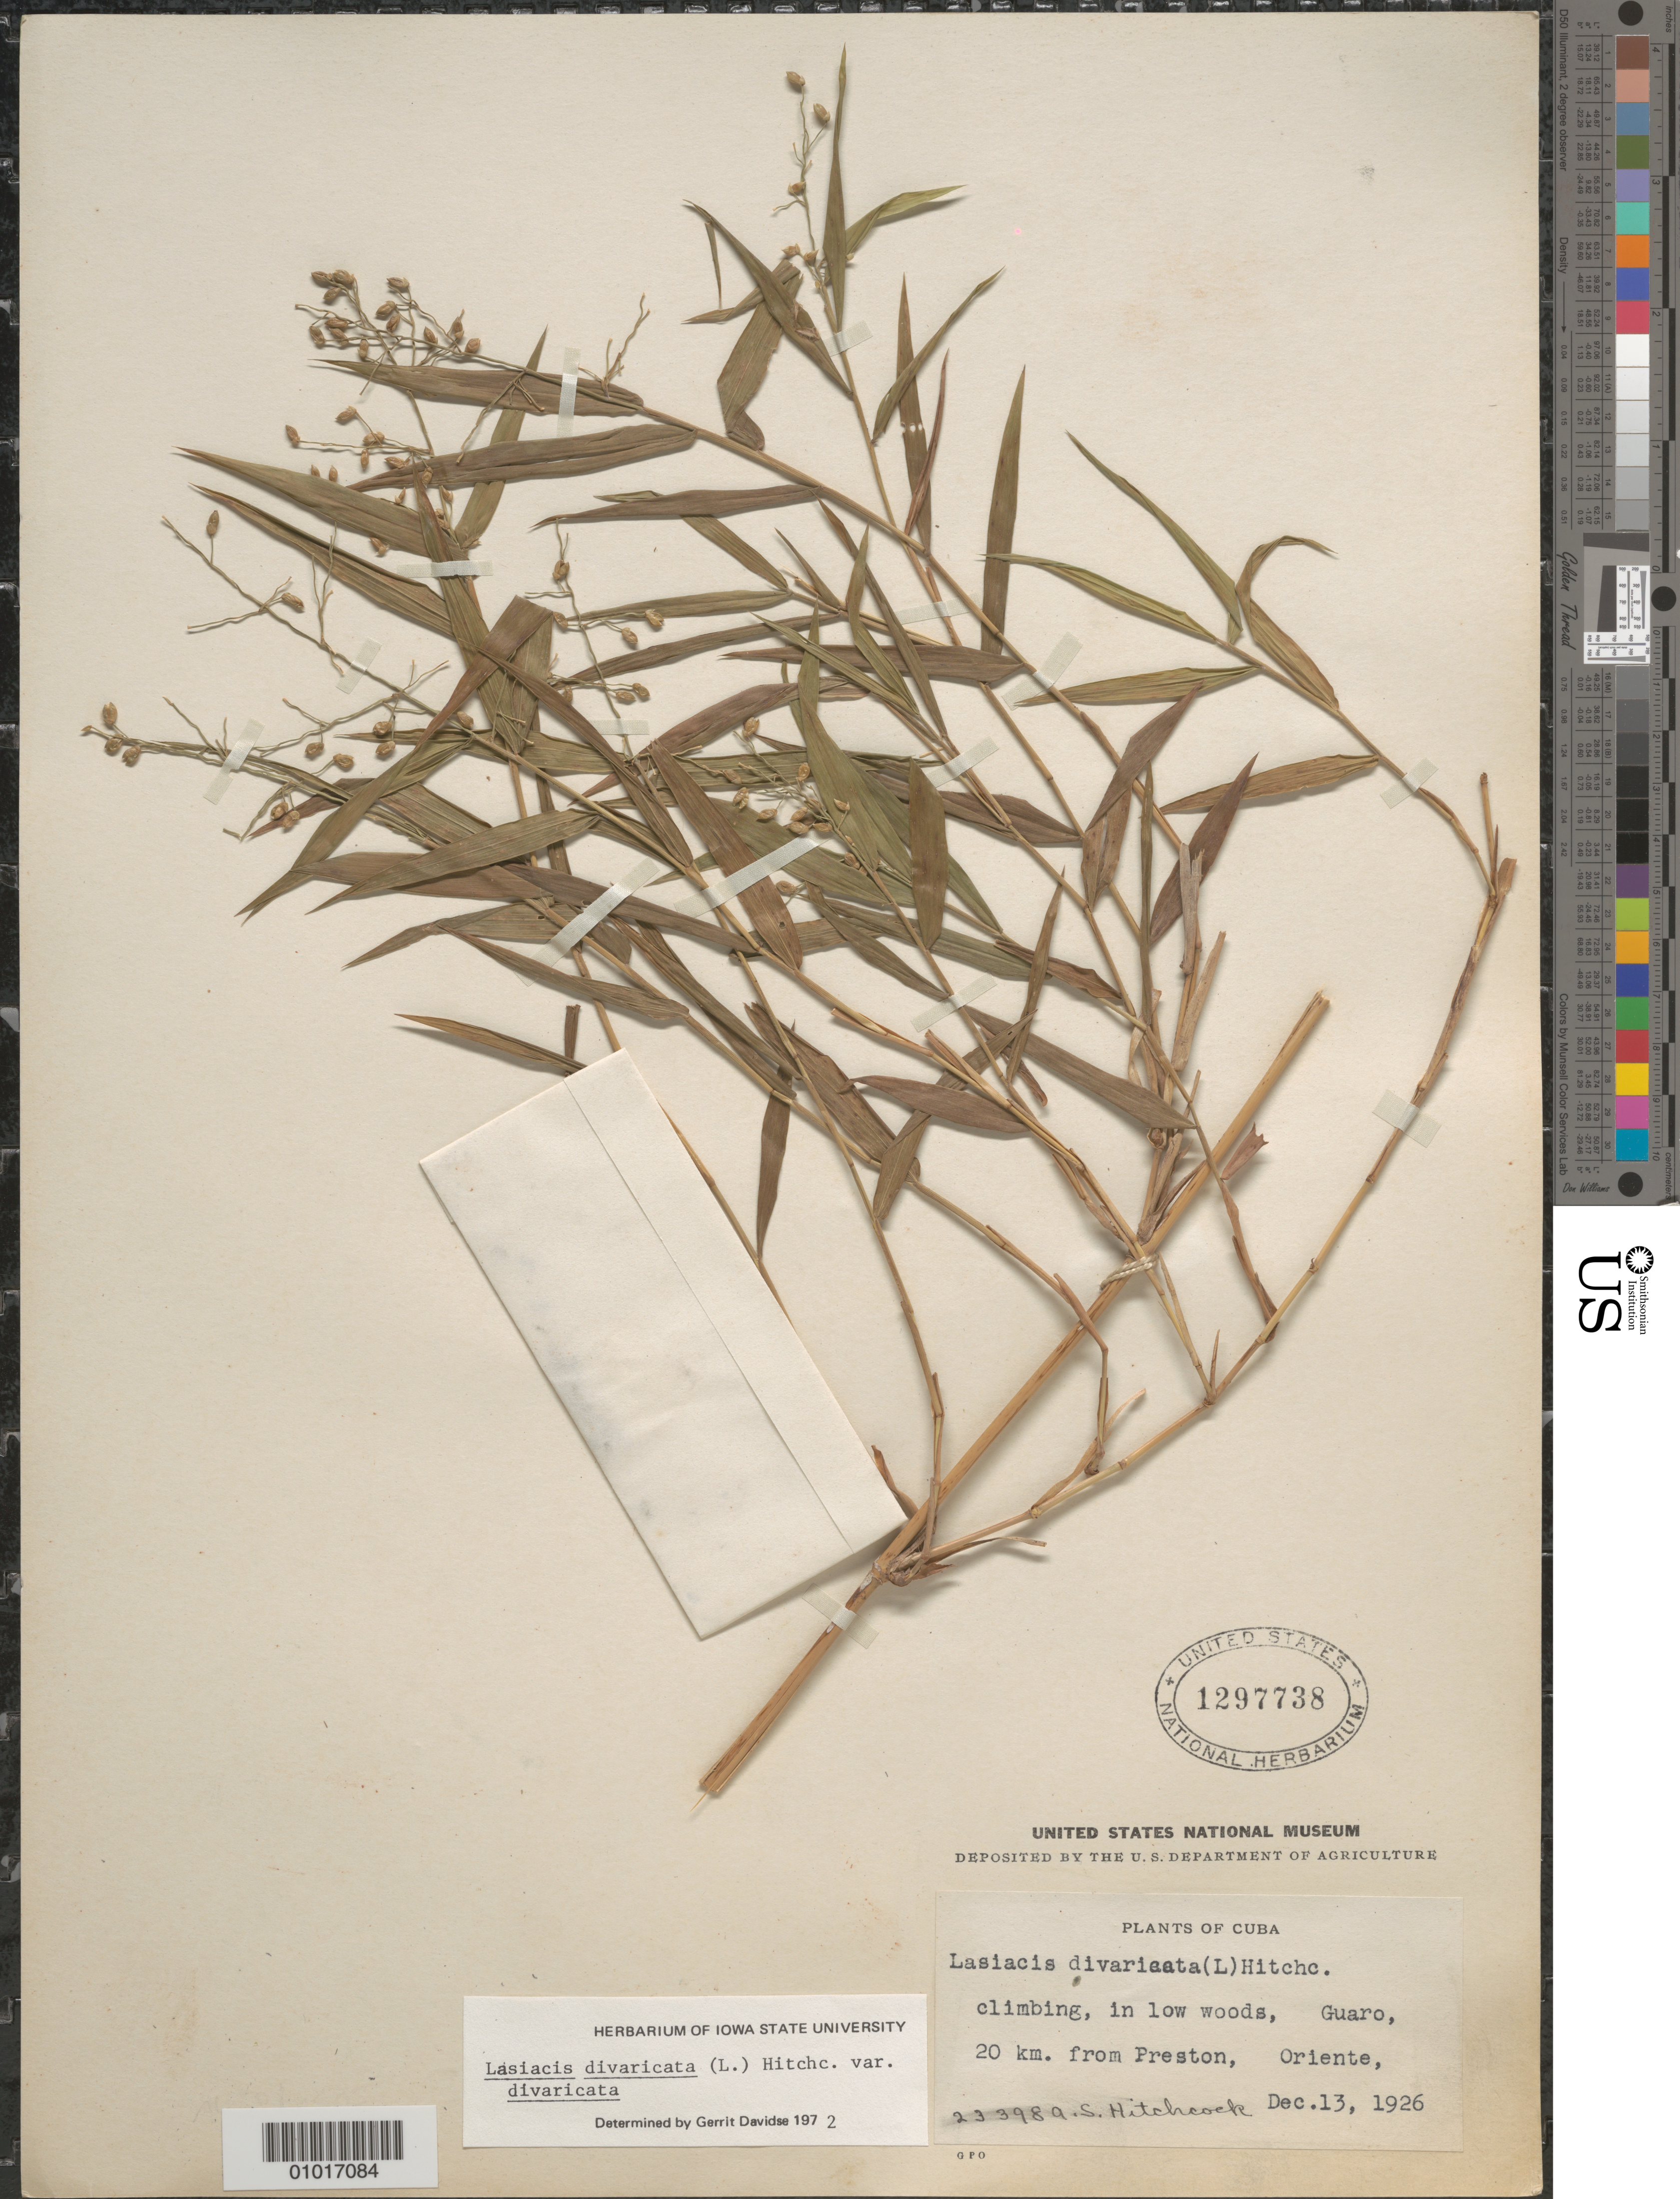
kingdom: Plantae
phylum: Tracheophyta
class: Liliopsida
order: Poales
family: Poaceae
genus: Lasiacis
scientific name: Lasiacis divaricata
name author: (L.) Hitchc.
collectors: A. S. Hitchcock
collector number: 23398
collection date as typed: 13 Dec 1926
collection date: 1926-12-13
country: Cuba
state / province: Oriente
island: Cuba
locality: Guaro, 20 Km from Preston, Oriente,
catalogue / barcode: US 1297738